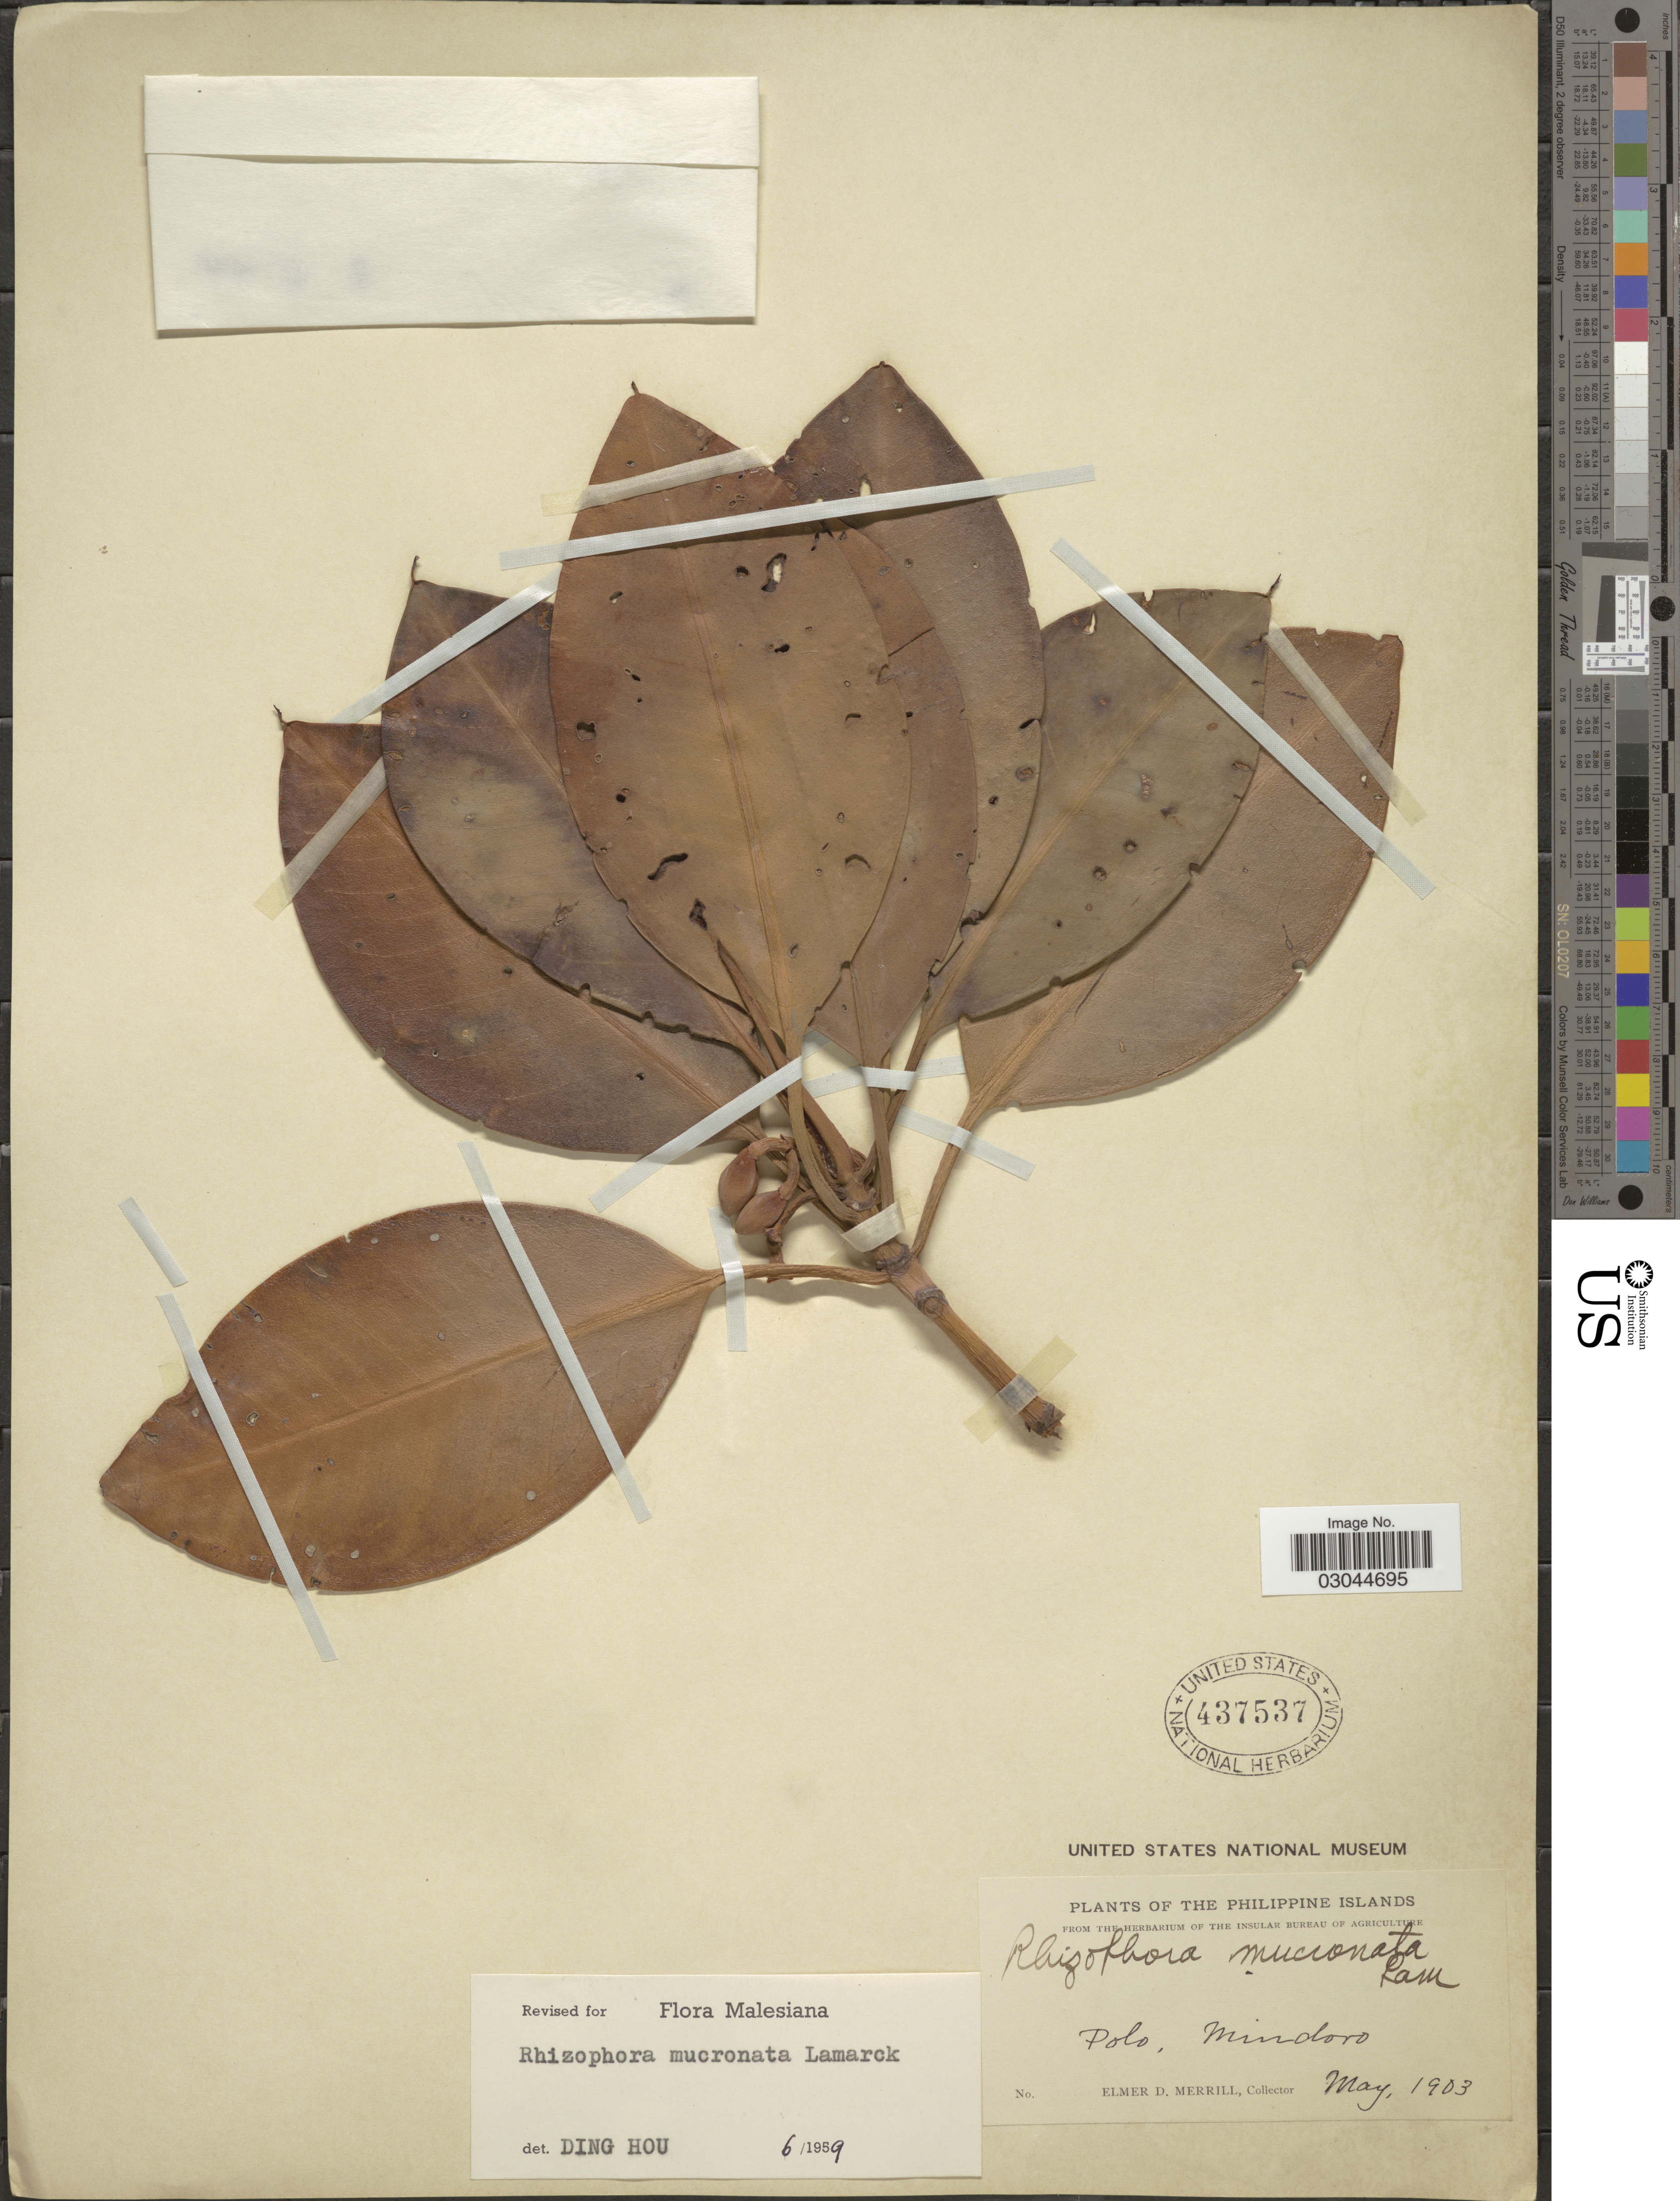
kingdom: Plantae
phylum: Tracheophyta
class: Magnoliopsida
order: Malpighiales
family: Rhizophoraceae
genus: Rhizophora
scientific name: Rhizophora mucronata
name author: Lam.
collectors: E. D. Merrill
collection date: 1903-05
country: Philippines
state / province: Mimaropa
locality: The Philippine Islands. Polo, Mindoro.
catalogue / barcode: US 437537